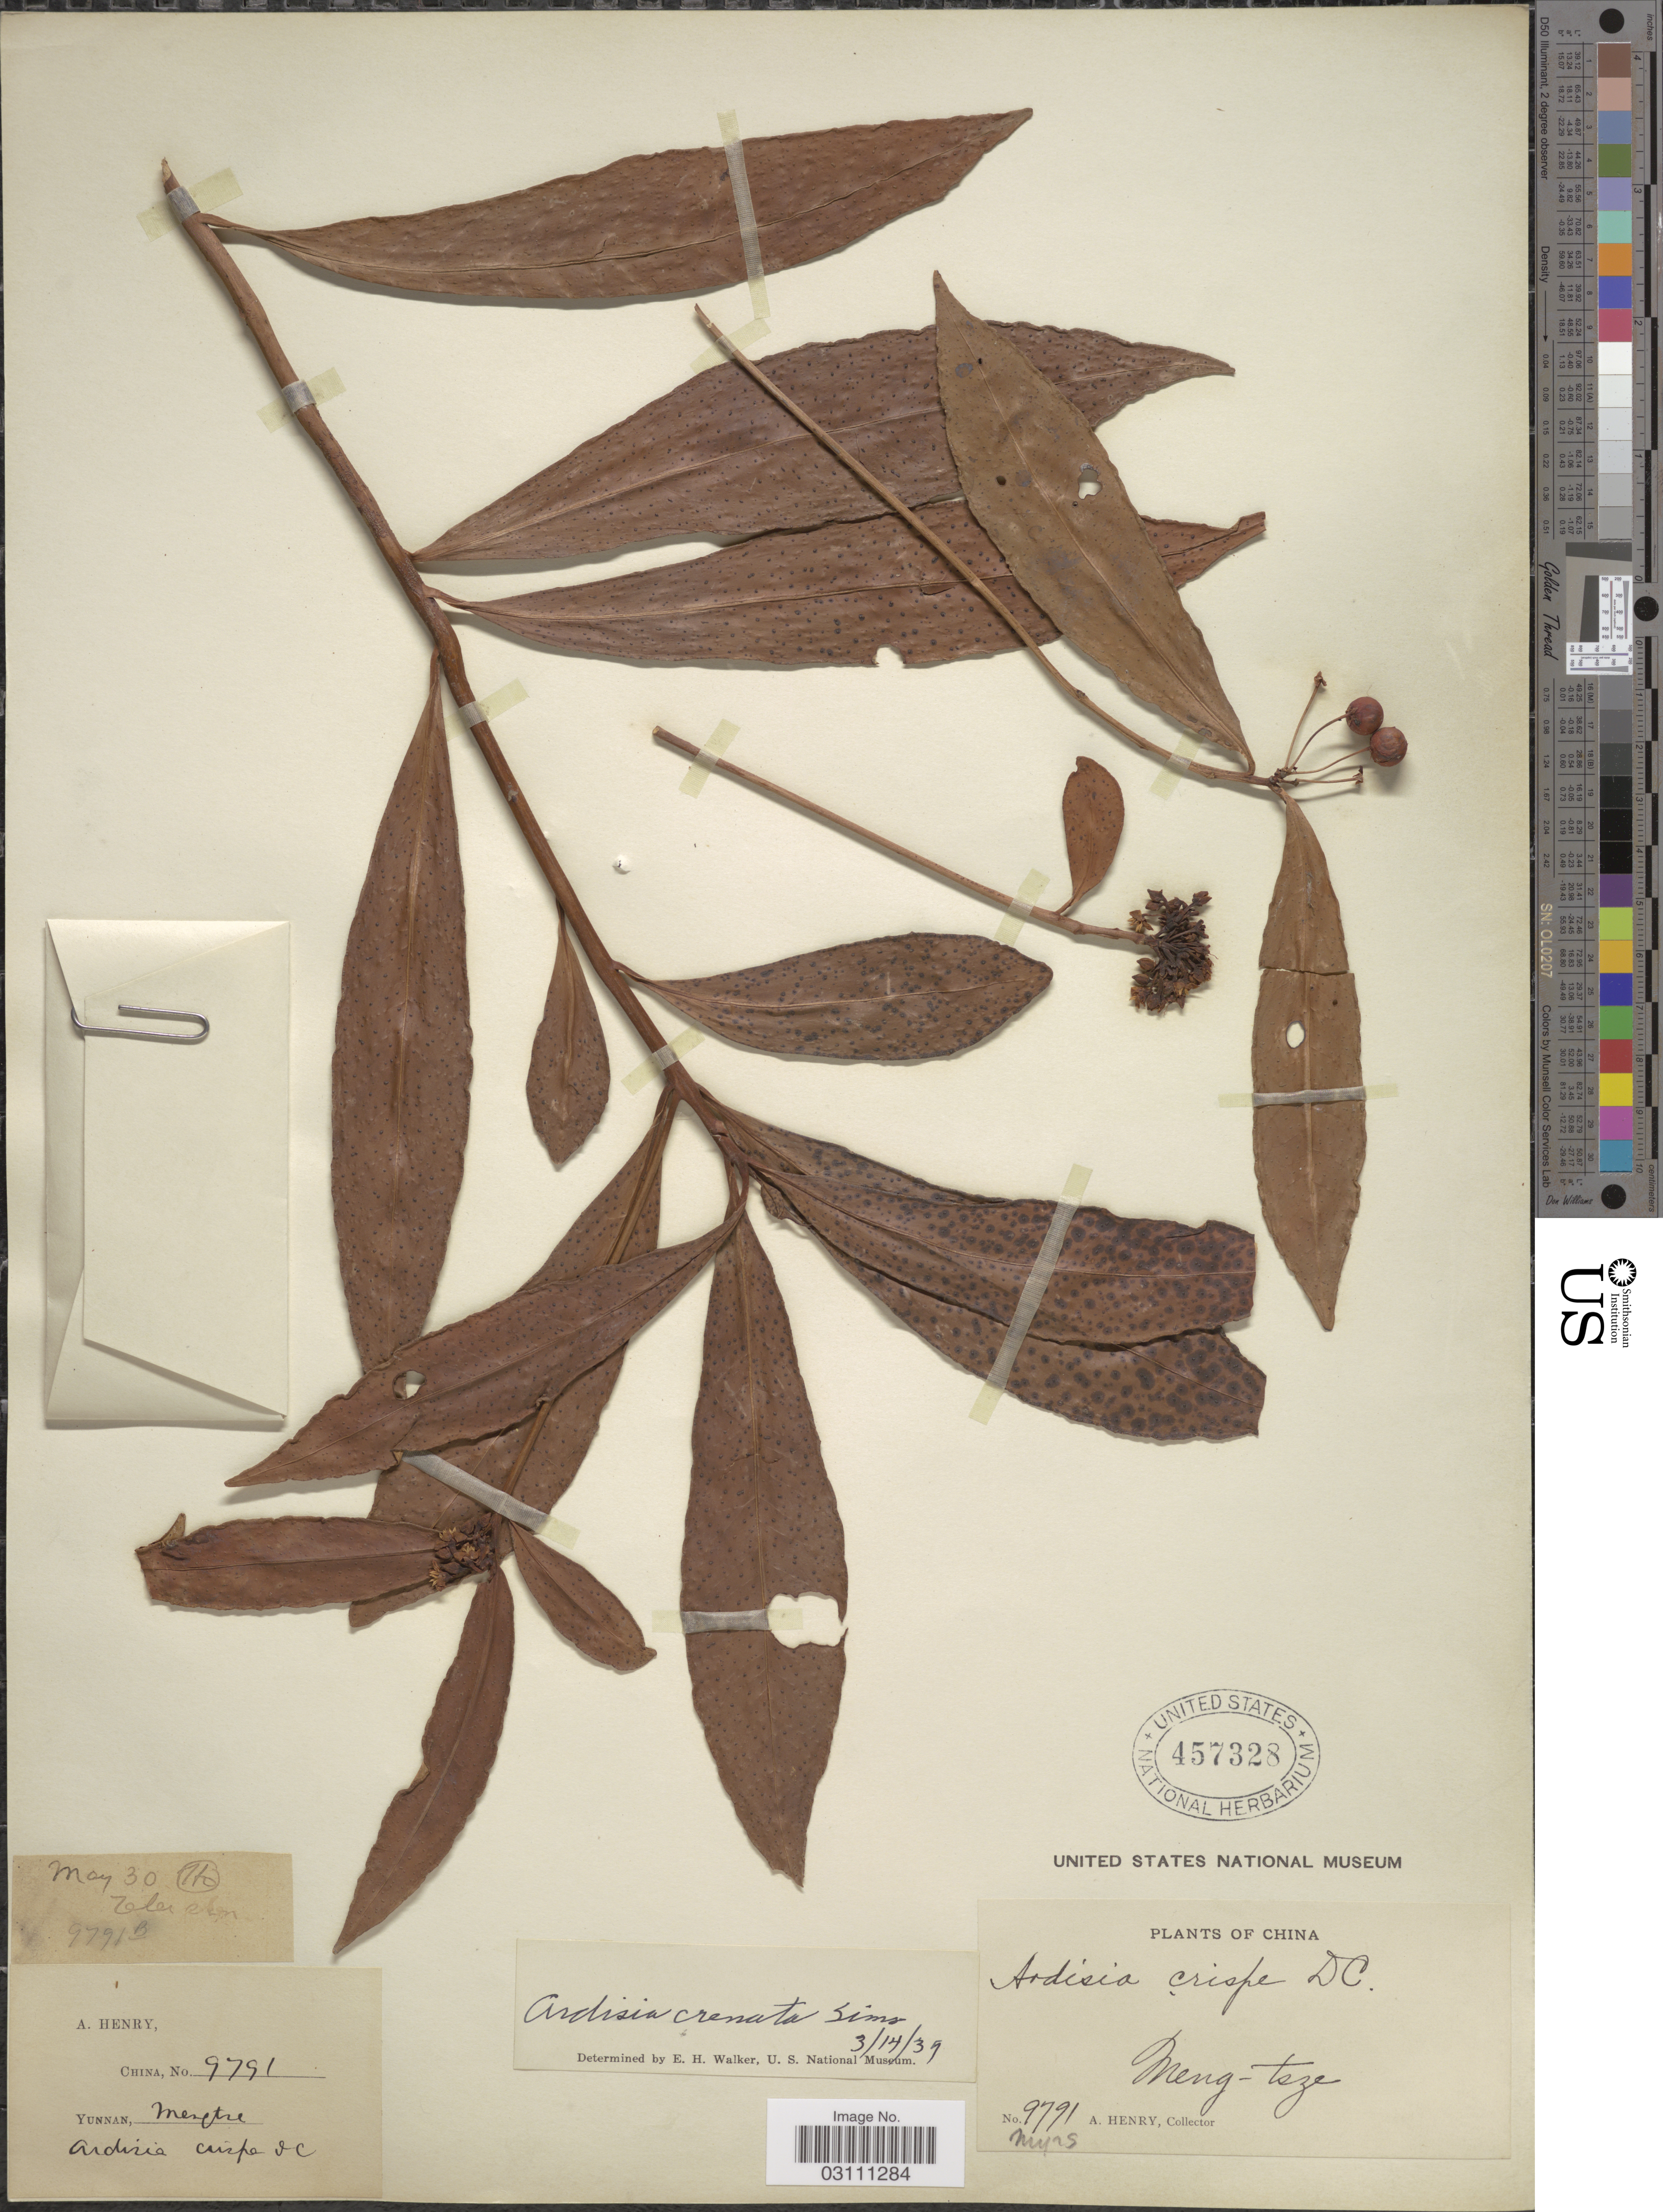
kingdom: Plantae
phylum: Tracheophyta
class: Magnoliopsida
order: Ericales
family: Primulaceae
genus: Ardisia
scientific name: Ardisia crenata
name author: Sims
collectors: A. Henry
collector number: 9791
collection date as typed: Transcribed d/m/y: /5/30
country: China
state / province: Yunnan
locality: Mengtze.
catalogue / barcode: US 457328